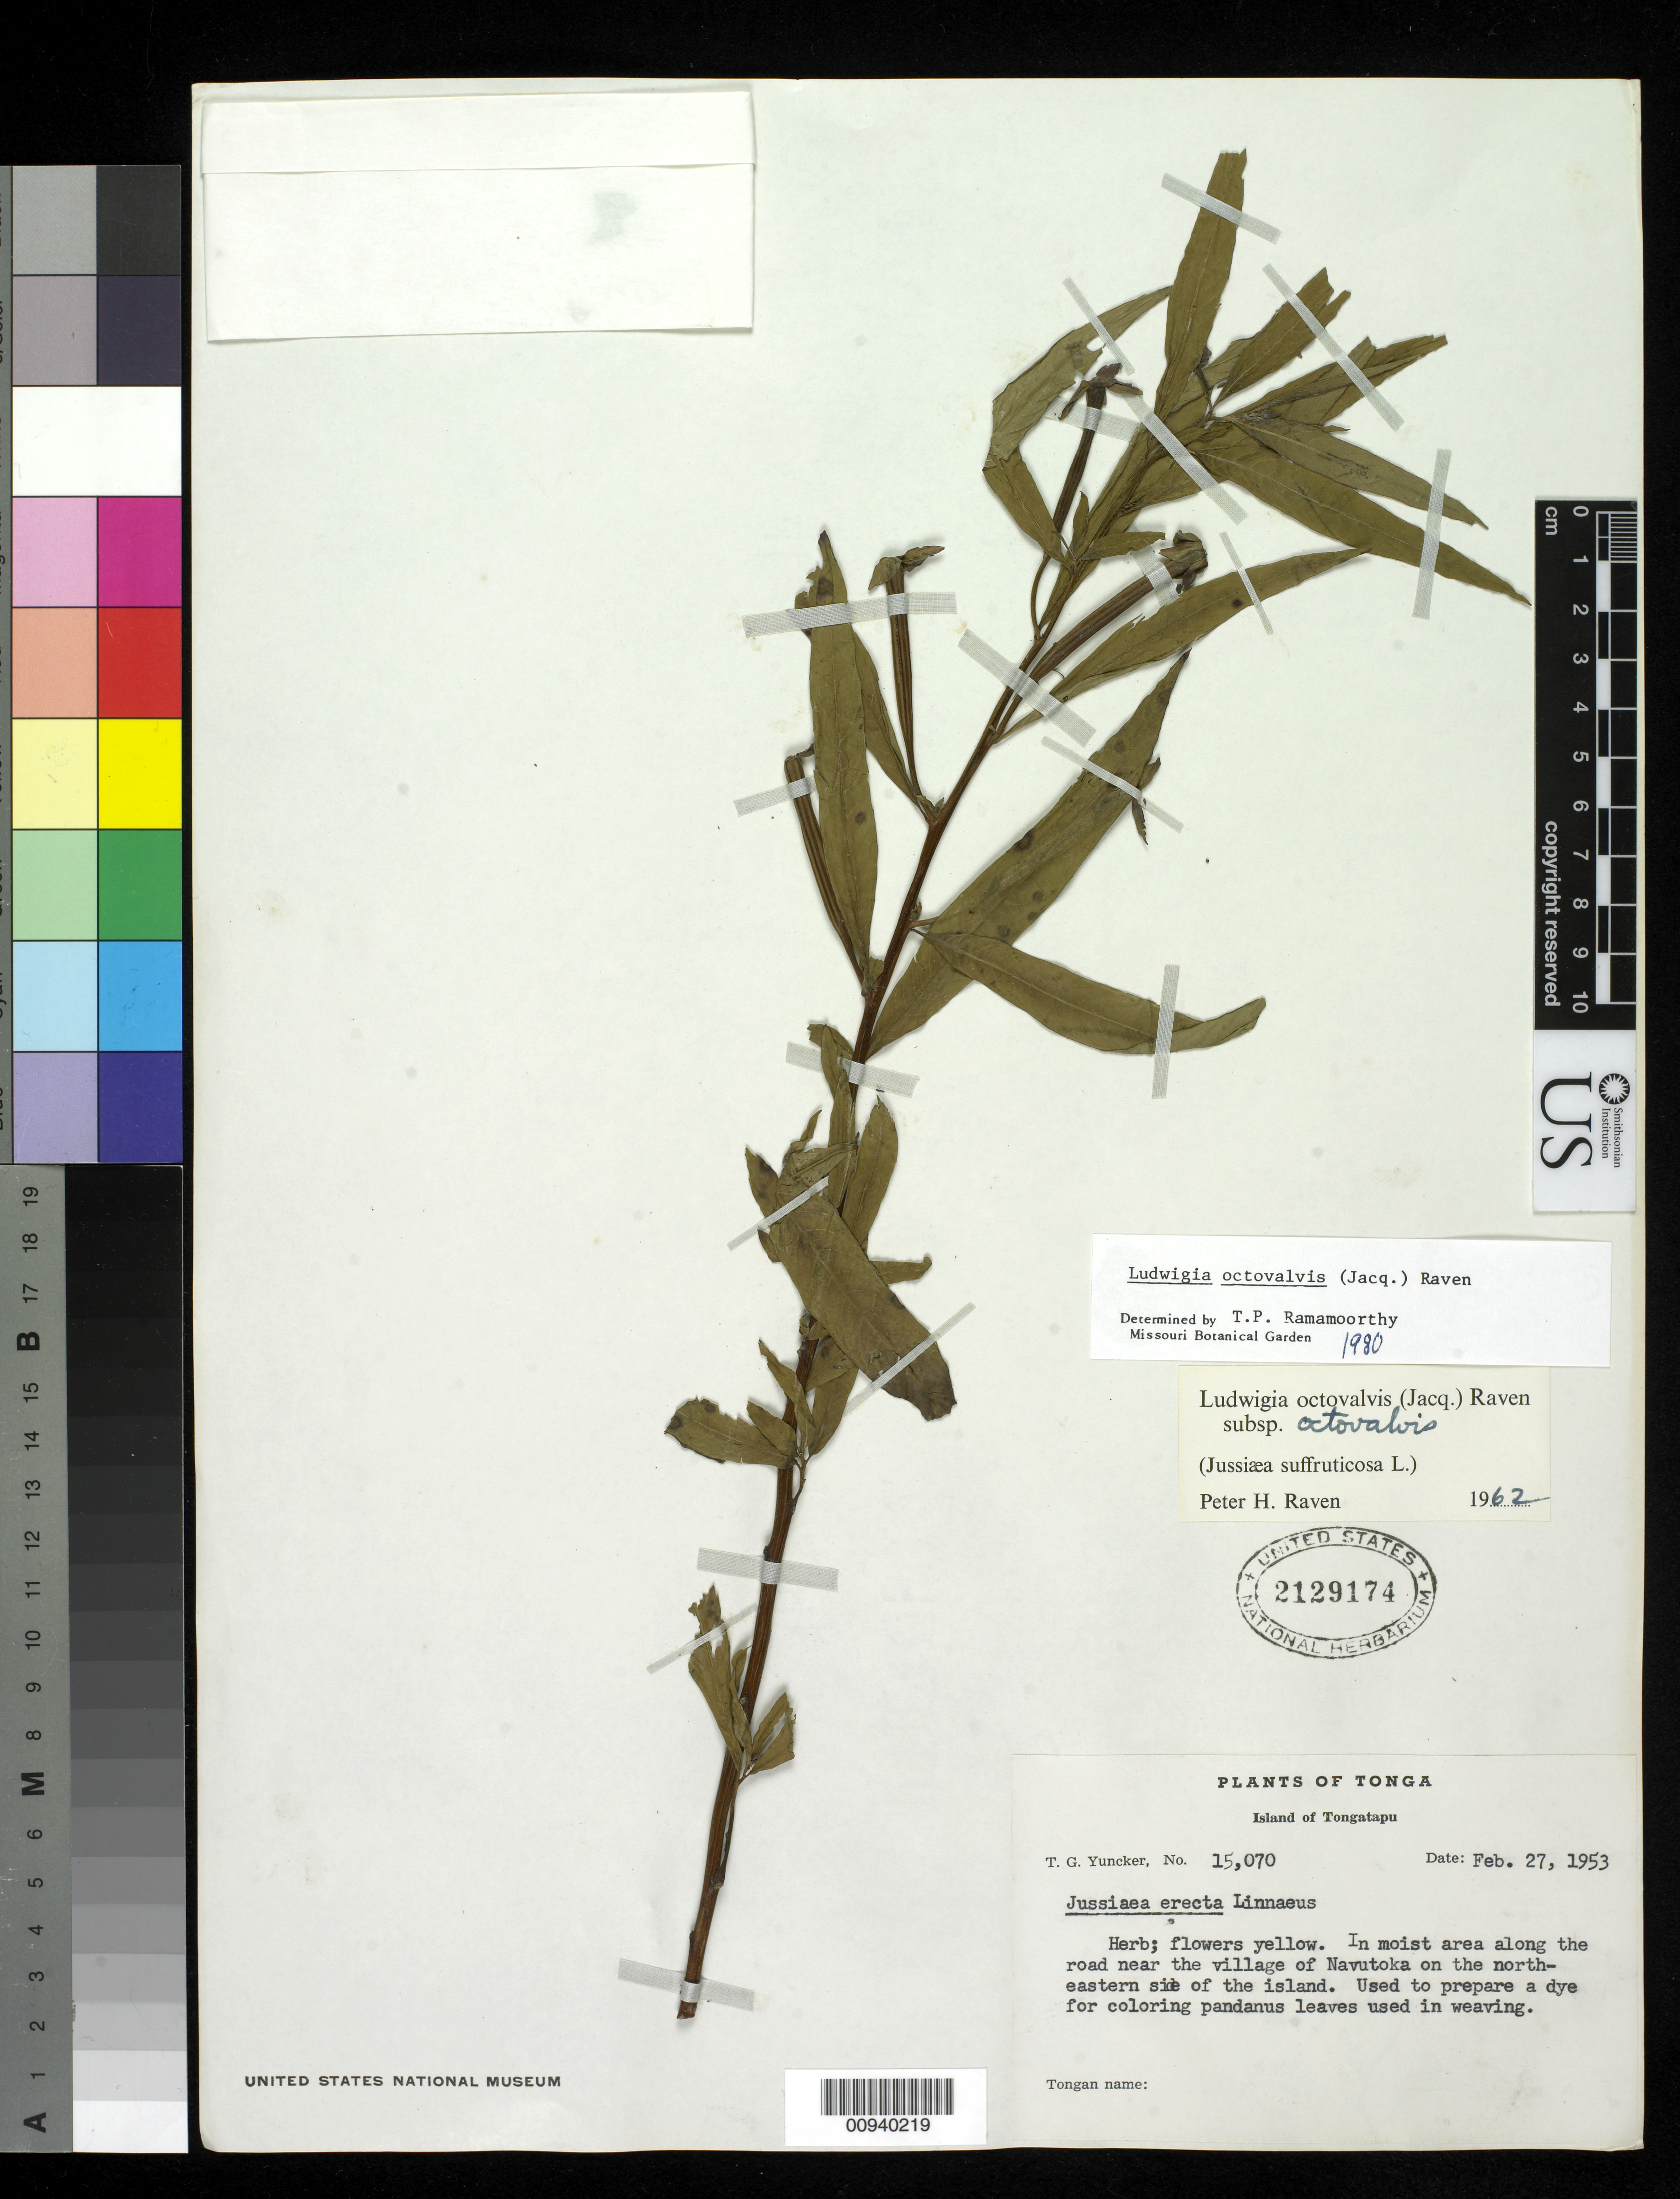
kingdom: Plantae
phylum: Tracheophyta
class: Magnoliopsida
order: Myrtales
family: Onagraceae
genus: Ludwigia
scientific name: Ludwigia octovalvis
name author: (Jacq.) P.H. Raven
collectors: T. G. Yuncker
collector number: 15070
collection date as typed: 27 Feb 1953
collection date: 1953-02-27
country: Tonga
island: Tongatapu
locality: Along the road near the village of Navutoka on the northeastern side of the island.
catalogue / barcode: US 2129174